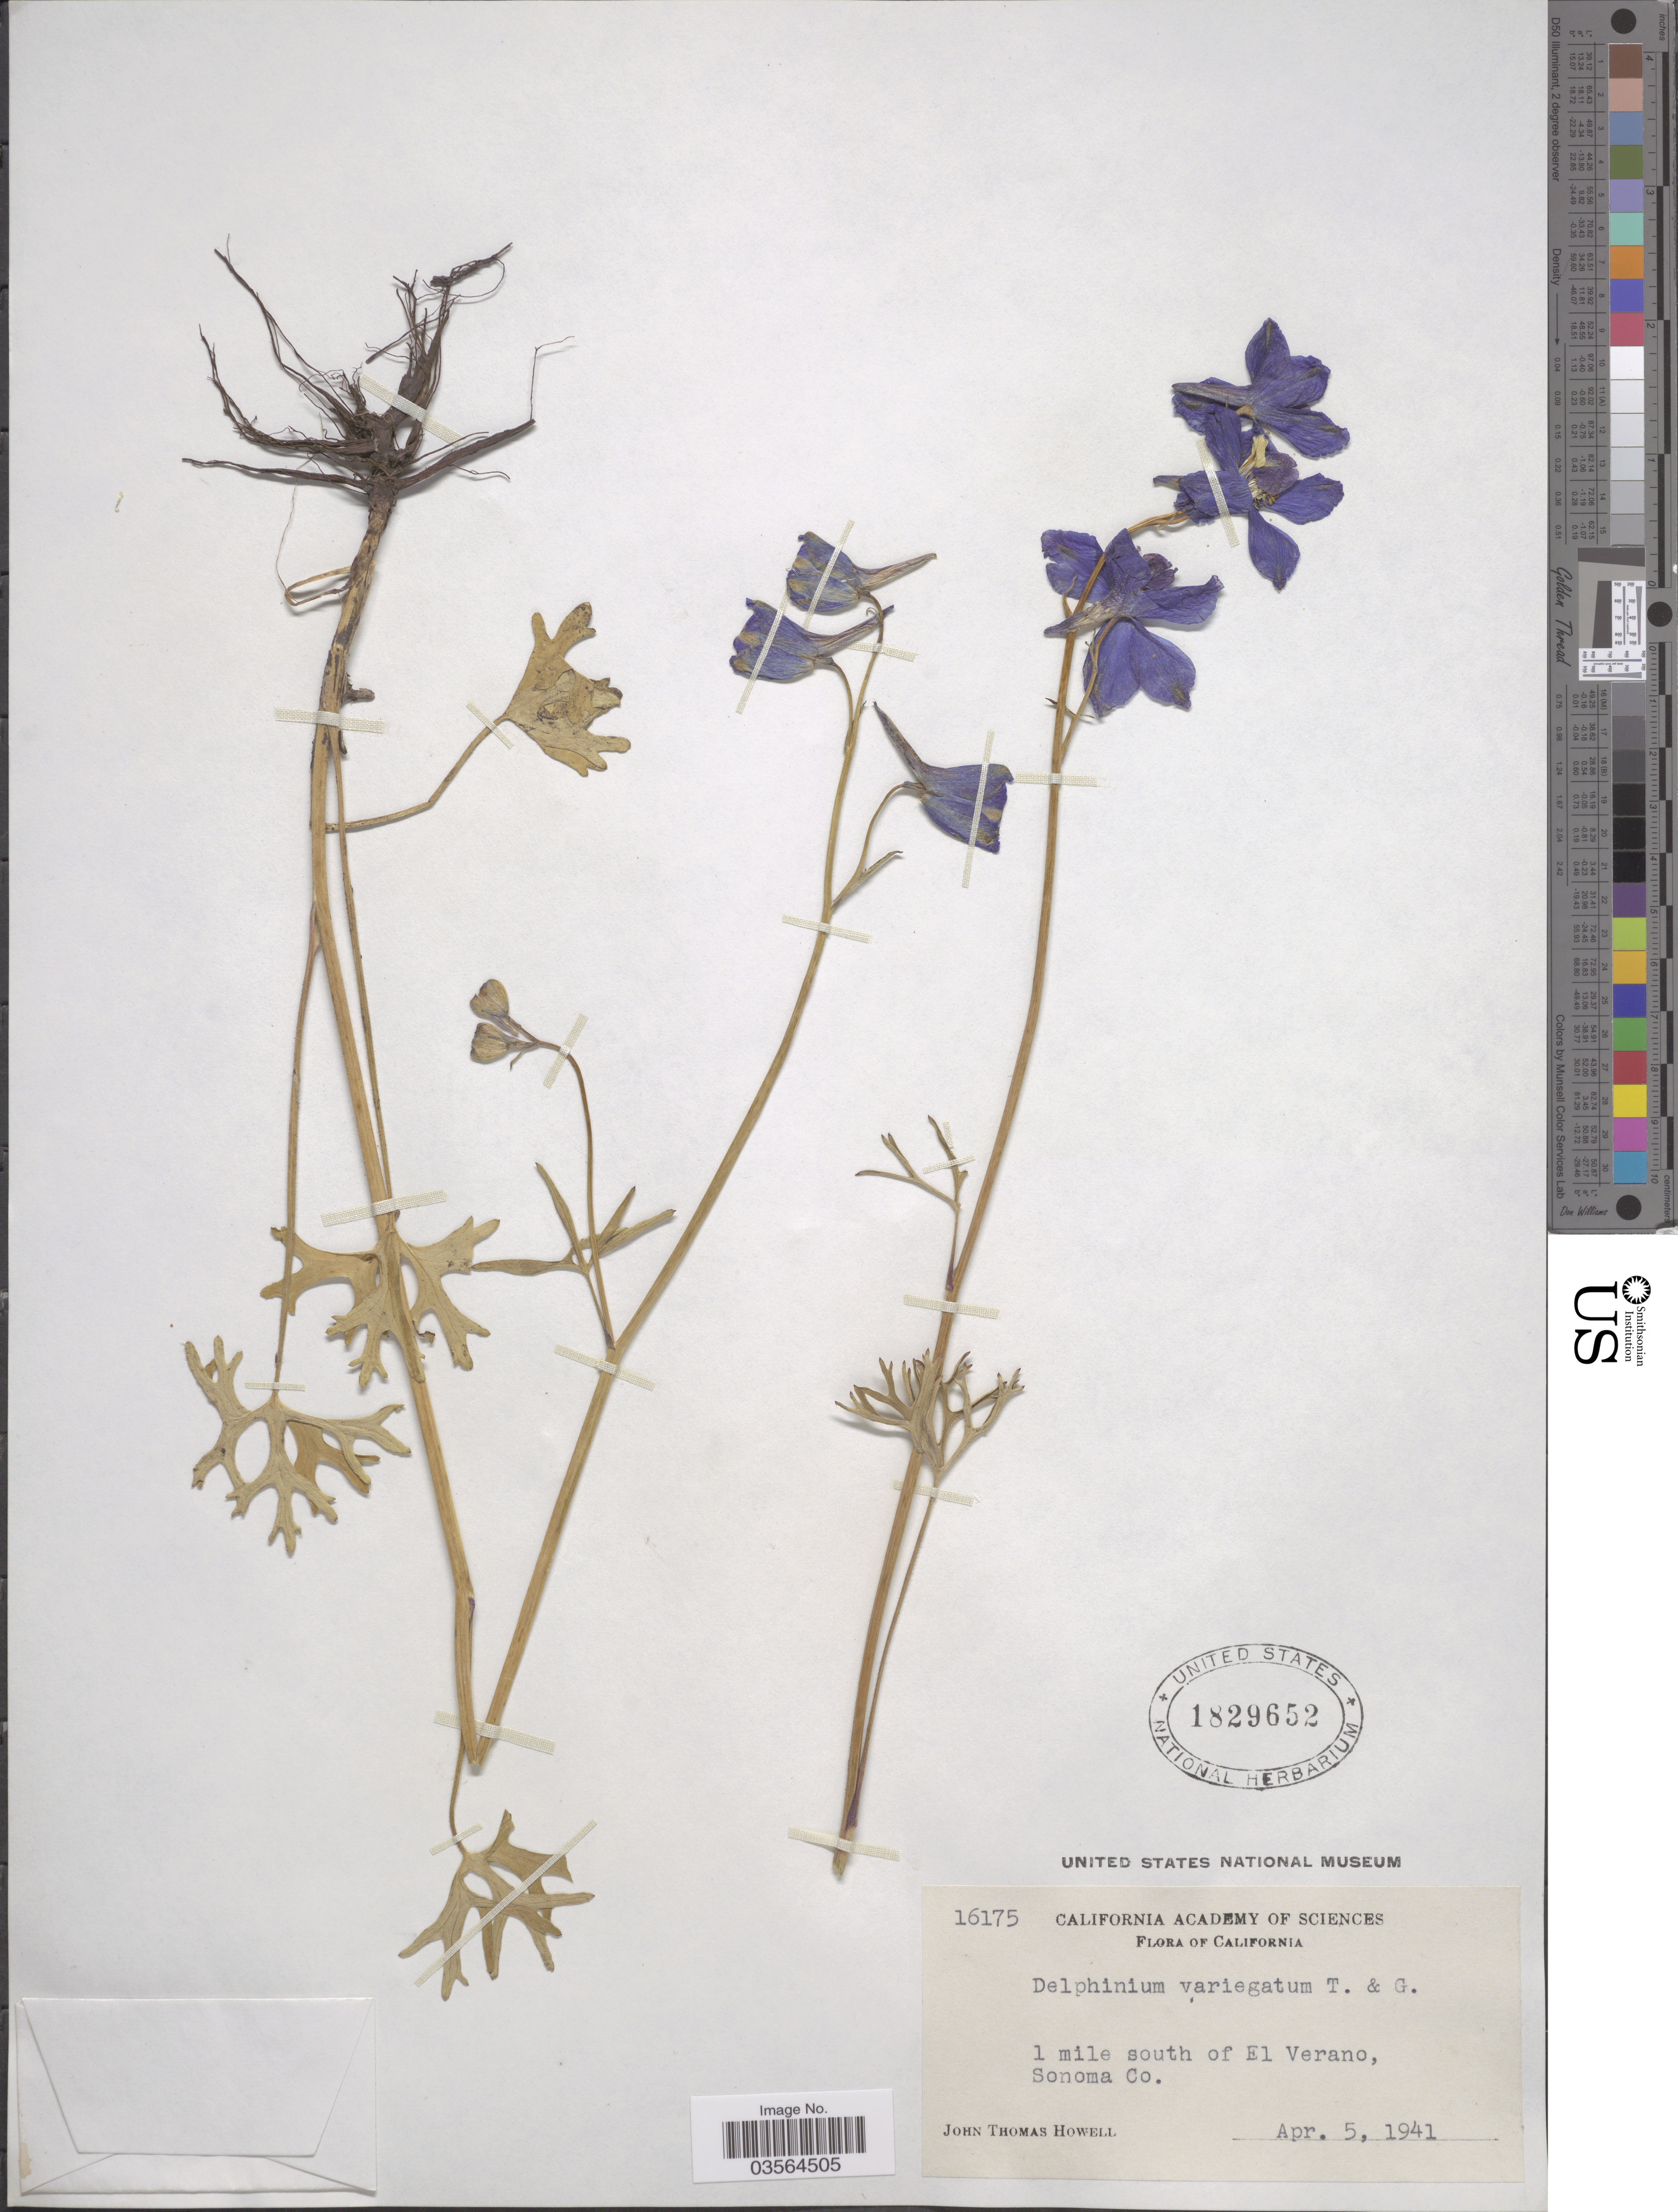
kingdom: Plantae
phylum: Tracheophyta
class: Magnoliopsida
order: Ranunculales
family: Ranunculaceae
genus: Delphinium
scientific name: Delphinium variegatum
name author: Torr. & A. Gray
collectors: J. T. Howell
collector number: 16175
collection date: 1941-04-05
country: United States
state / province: California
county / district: Sonoma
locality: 1 mile south of El Verano, Sonoma Co.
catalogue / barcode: US 1829652